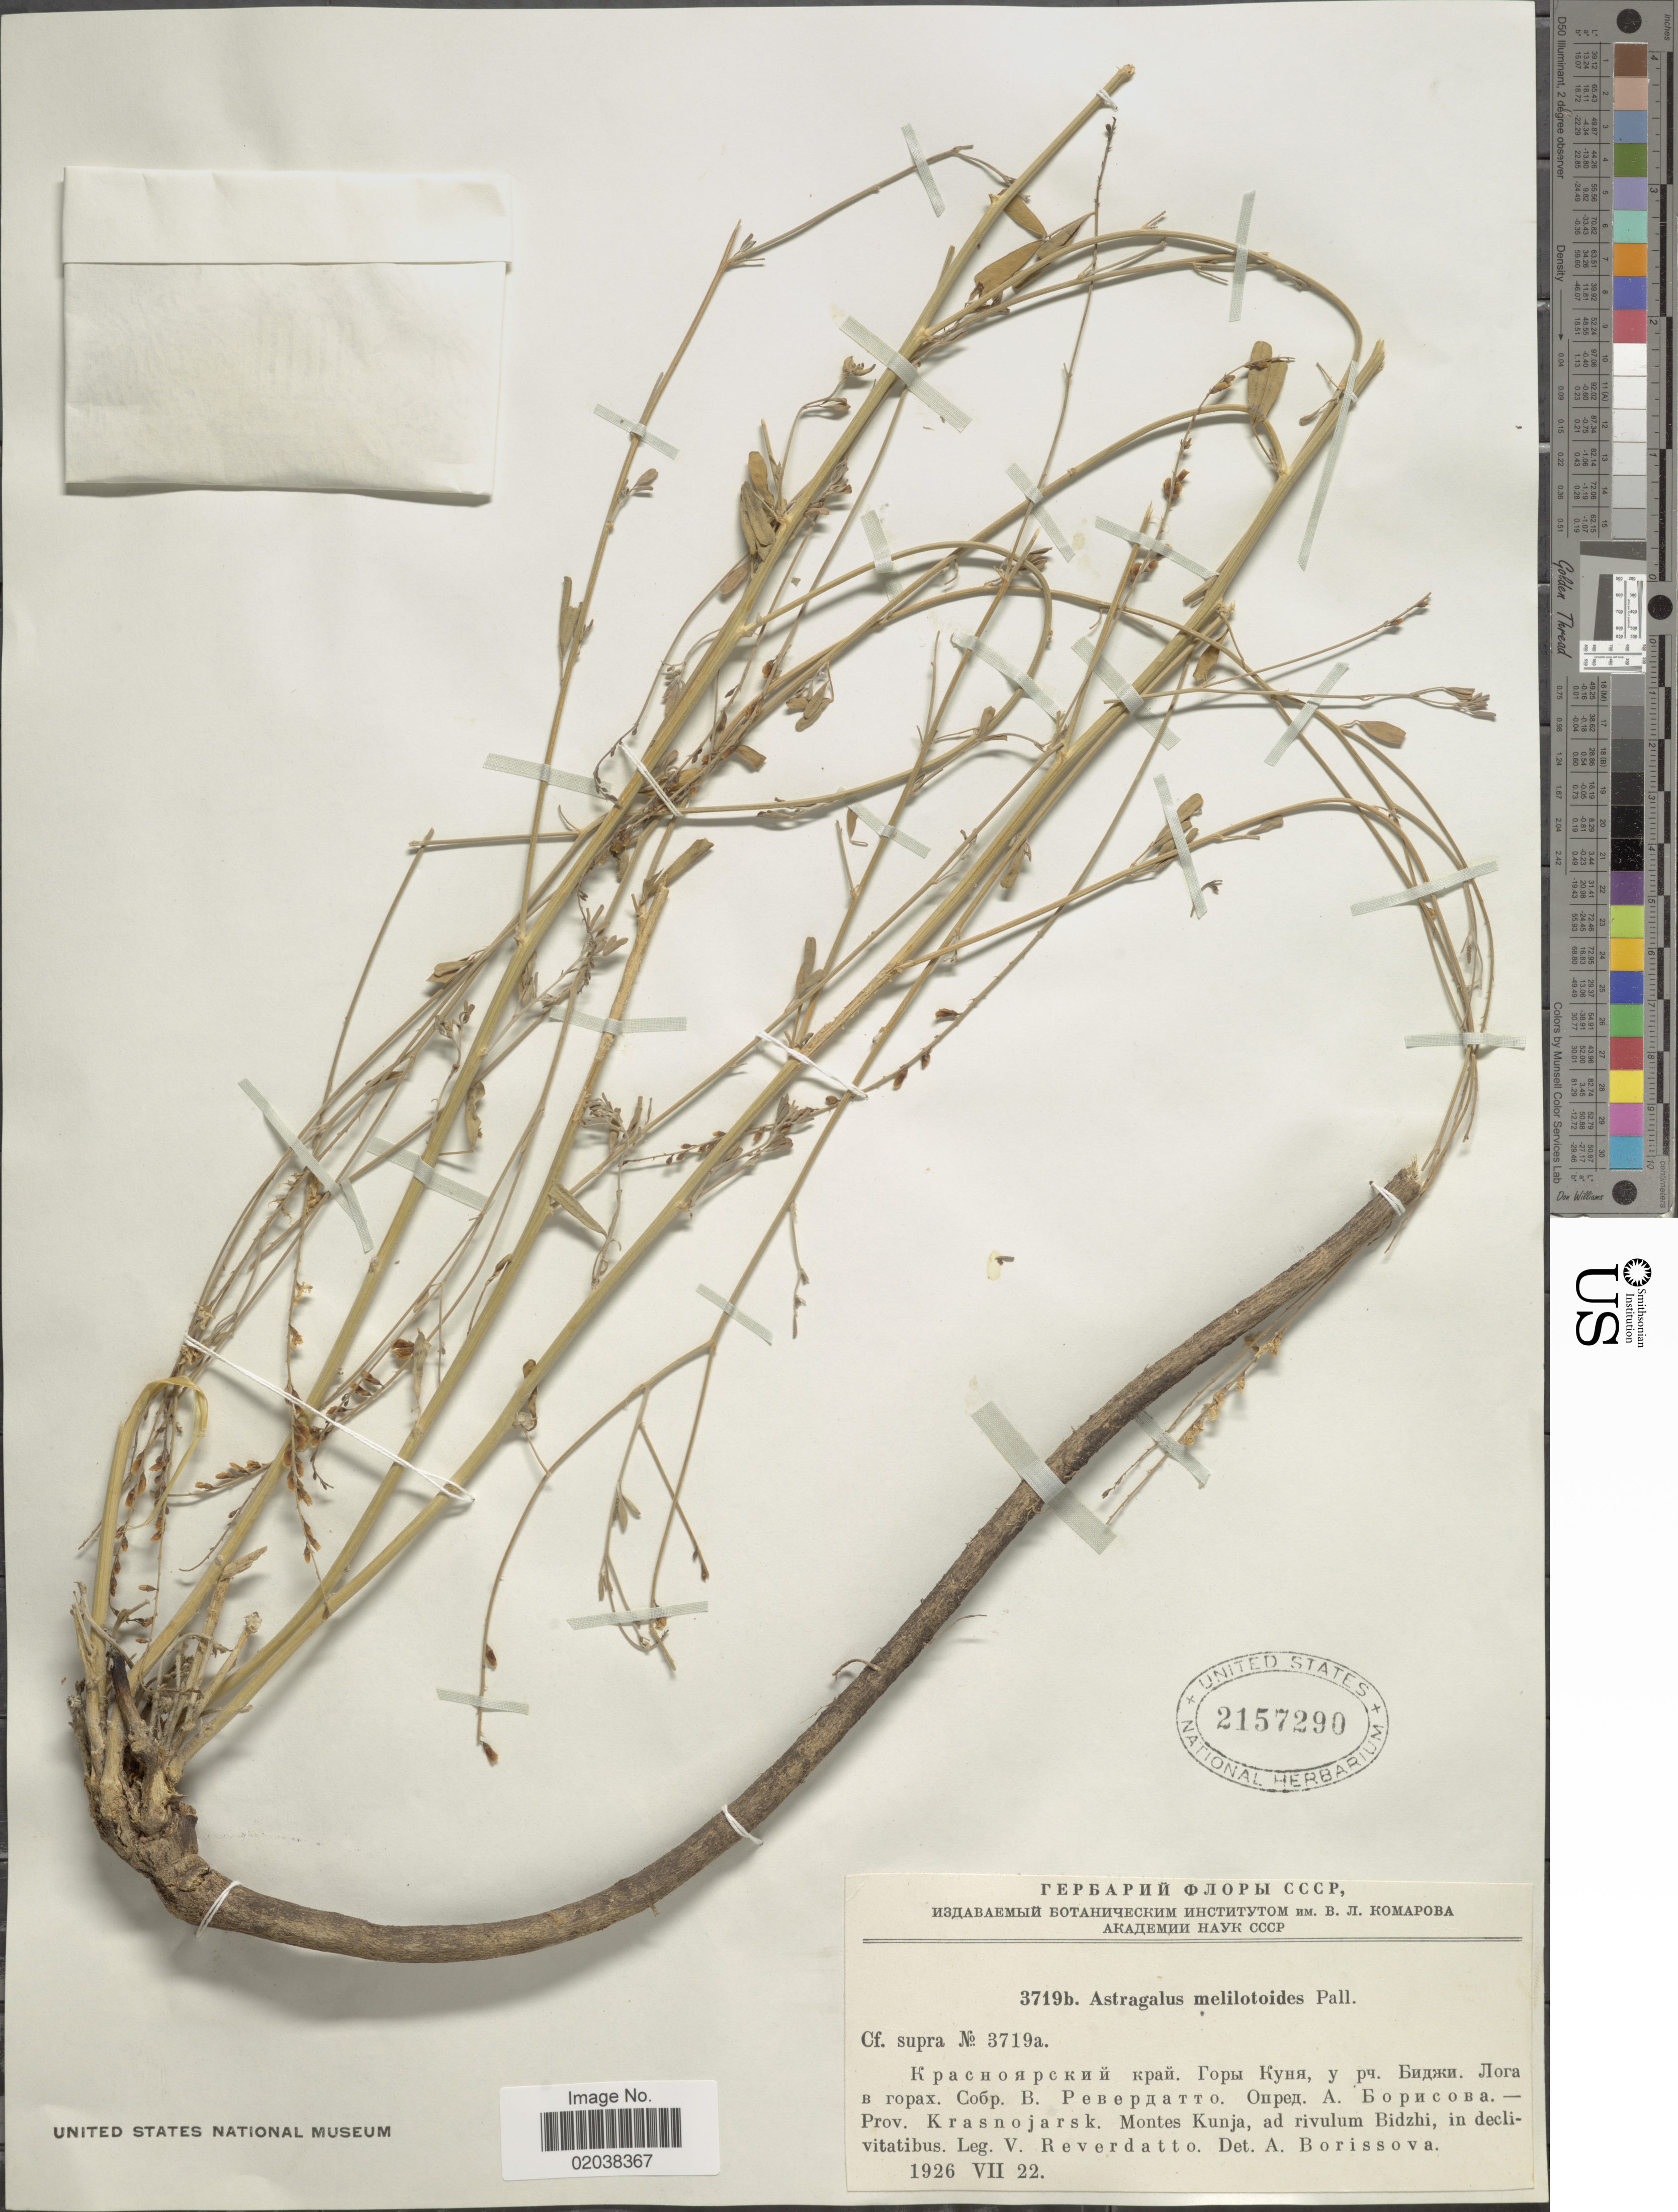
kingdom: Plantae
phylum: Tracheophyta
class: Magnoliopsida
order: Fabales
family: Fabaceae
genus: Astragalus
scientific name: Astragalus melilotoides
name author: Pall.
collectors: V. Reverdatto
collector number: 3719b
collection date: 1926-07-22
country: Russian Federation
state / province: Krasnoyarsk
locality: Prov. Krasnojarsk. Montes Kunja, ad rivulum Bidzhi, in declivitatibus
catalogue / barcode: US 2157290